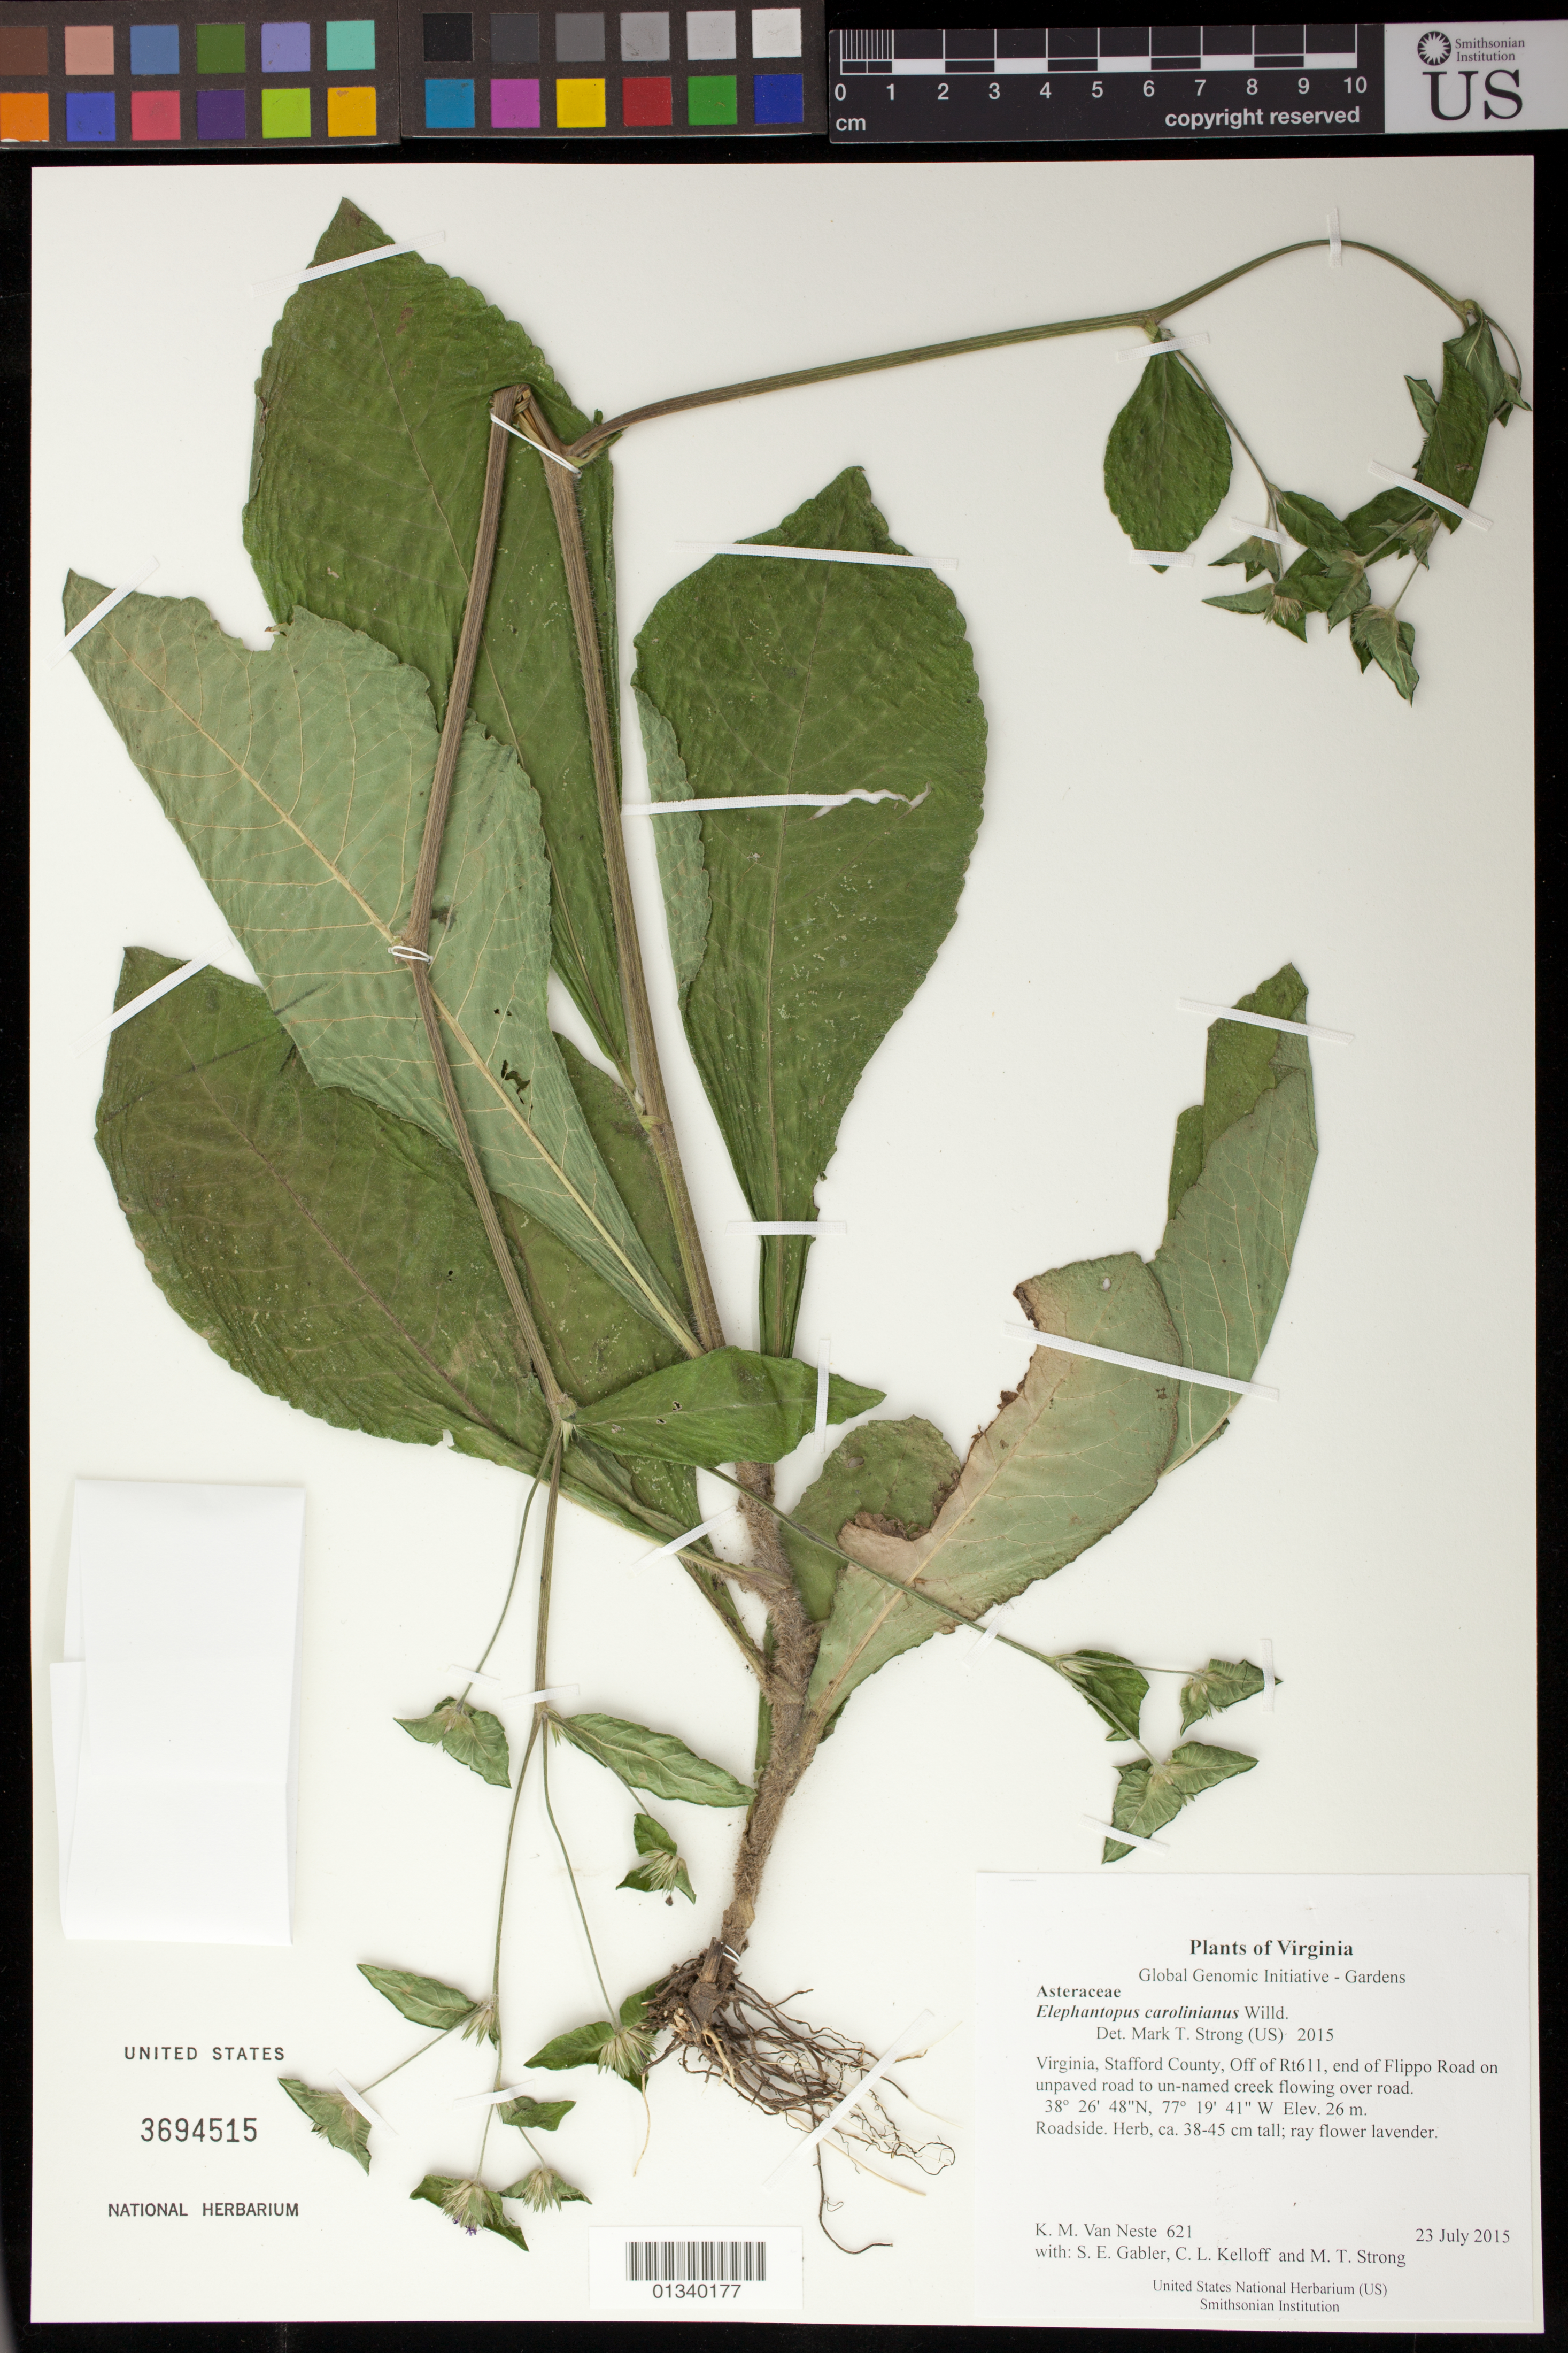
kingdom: Plantae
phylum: Tracheophyta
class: Magnoliopsida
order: Asterales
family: Asteraceae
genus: Elephantopus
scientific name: Elephantopus carolinianus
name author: Raeusch.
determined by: Strong, M. T., (US), Smithsonian Institution - National Museum of Natural History (UNITED STATES)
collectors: K. M. Van Neste, S. E. Gabler, C. L. Kelloff & M. T. Strong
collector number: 621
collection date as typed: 23 July 2015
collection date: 2015-07-23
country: United States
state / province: Virginia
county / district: Stafford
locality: Off of Rt611, end of Flippo Road on unpaved road to un-named creek flowing over road.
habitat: Roadside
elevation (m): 26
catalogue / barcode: US 3694515